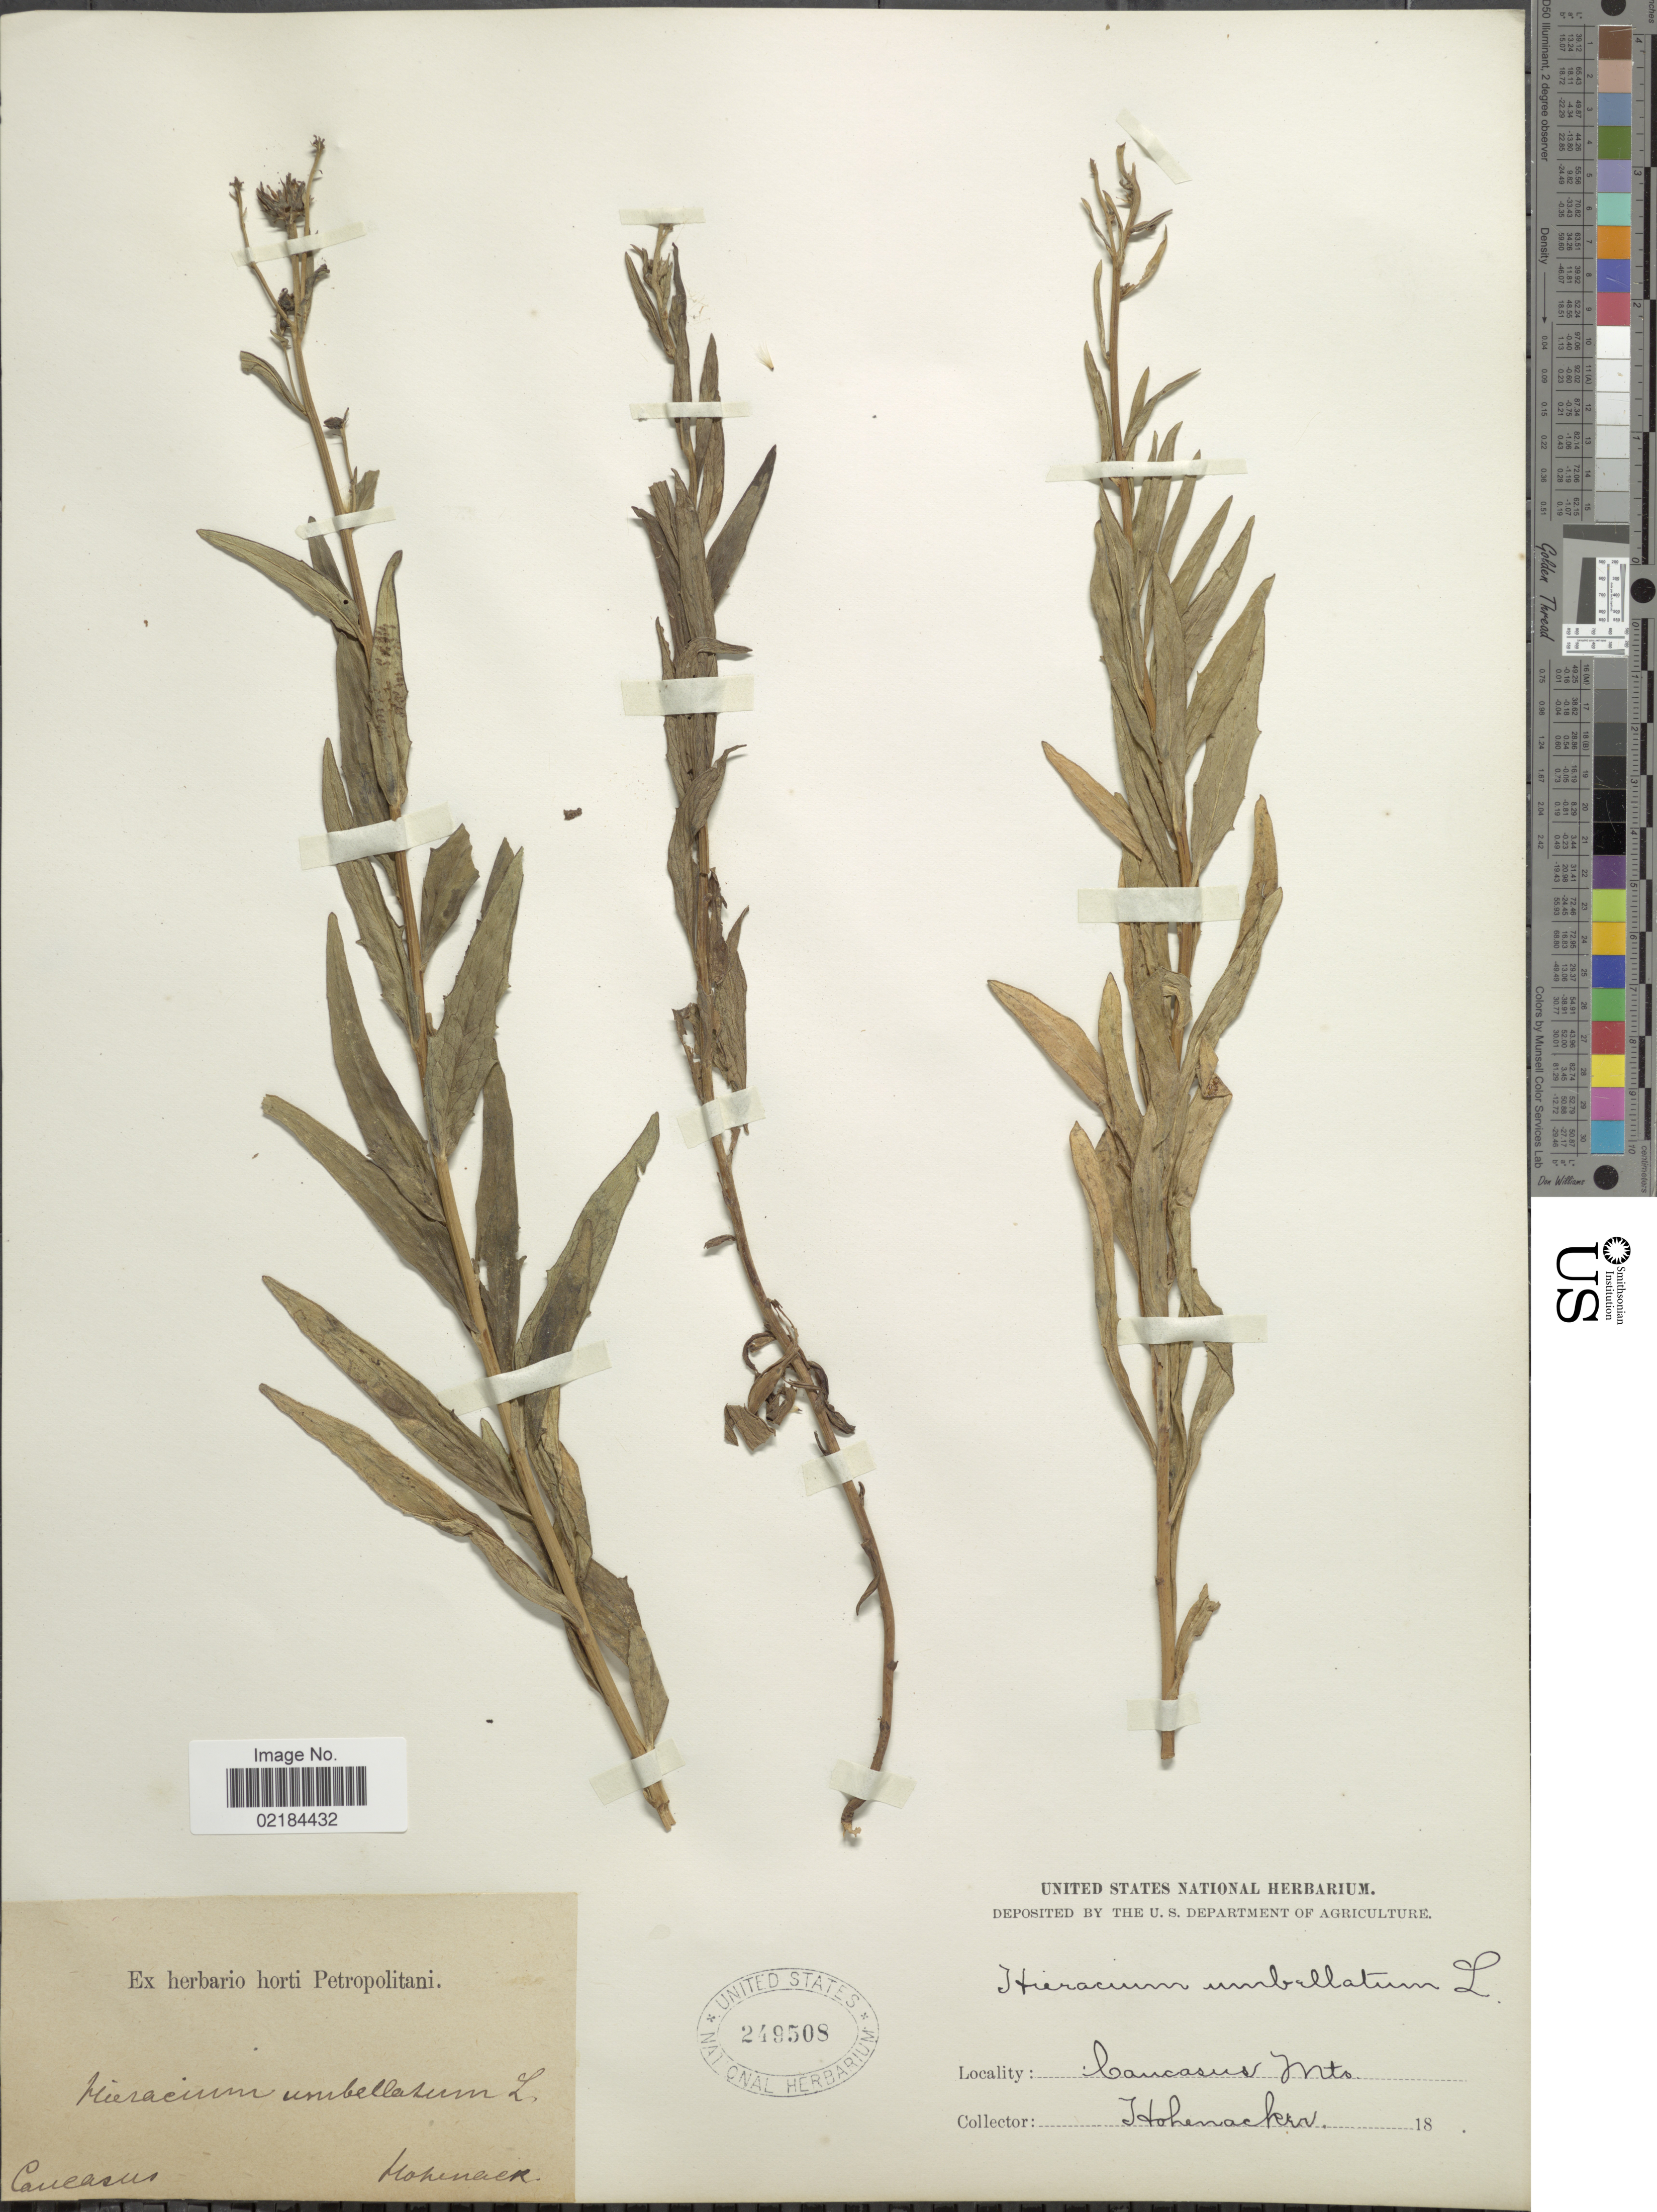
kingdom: Plantae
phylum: Tracheophyta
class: Magnoliopsida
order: Asterales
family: Asteraceae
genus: Hieracium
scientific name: Hieracium umbellatum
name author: L.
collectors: Hohenacker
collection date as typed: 18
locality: Caucasus Mts.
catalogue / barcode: US 249508